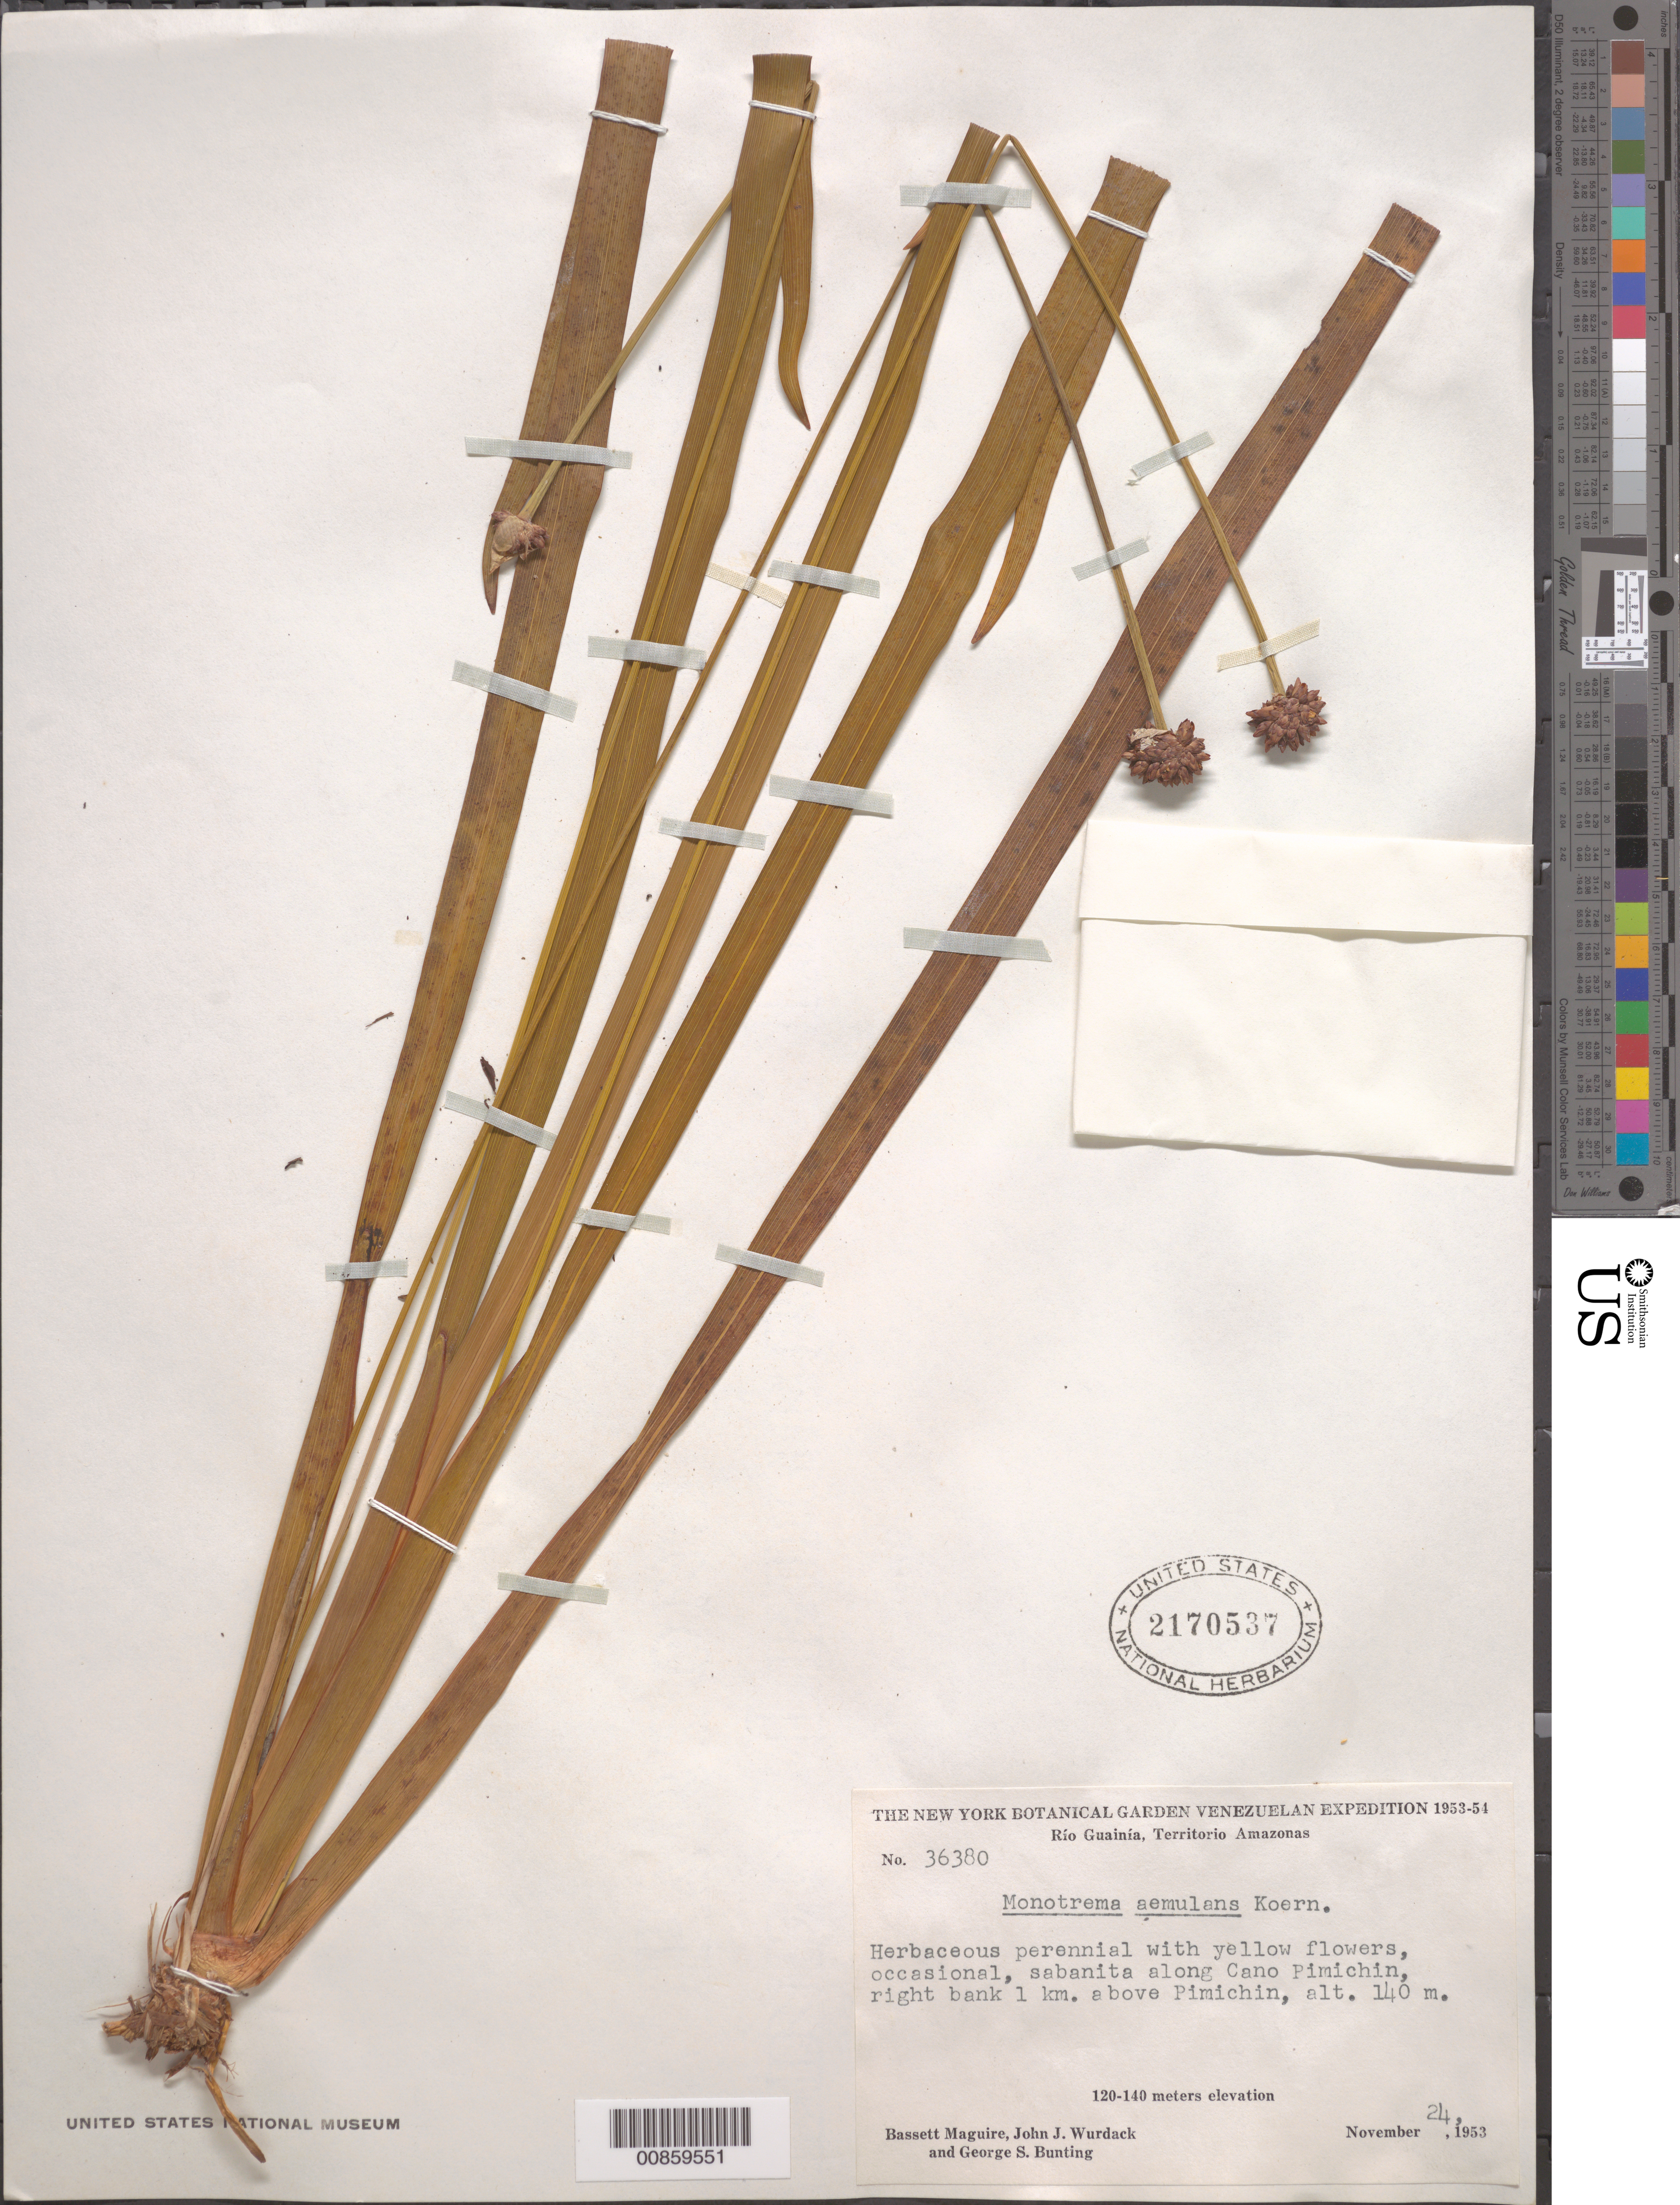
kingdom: Plantae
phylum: Tracheophyta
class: Liliopsida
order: Poales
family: Rapateaceae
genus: Monotrema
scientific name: Monotrema aemulans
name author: Körn.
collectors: B. Maguire, J. J. Wurdack & G. S. Bunting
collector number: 36380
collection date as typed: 24-Nov-53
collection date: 1953-11-24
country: Venezuela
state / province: Amazonas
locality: Río Guainía, Caño Pimichín, 1 km above Pimichín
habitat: Sabanita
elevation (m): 140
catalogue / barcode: US 2170537